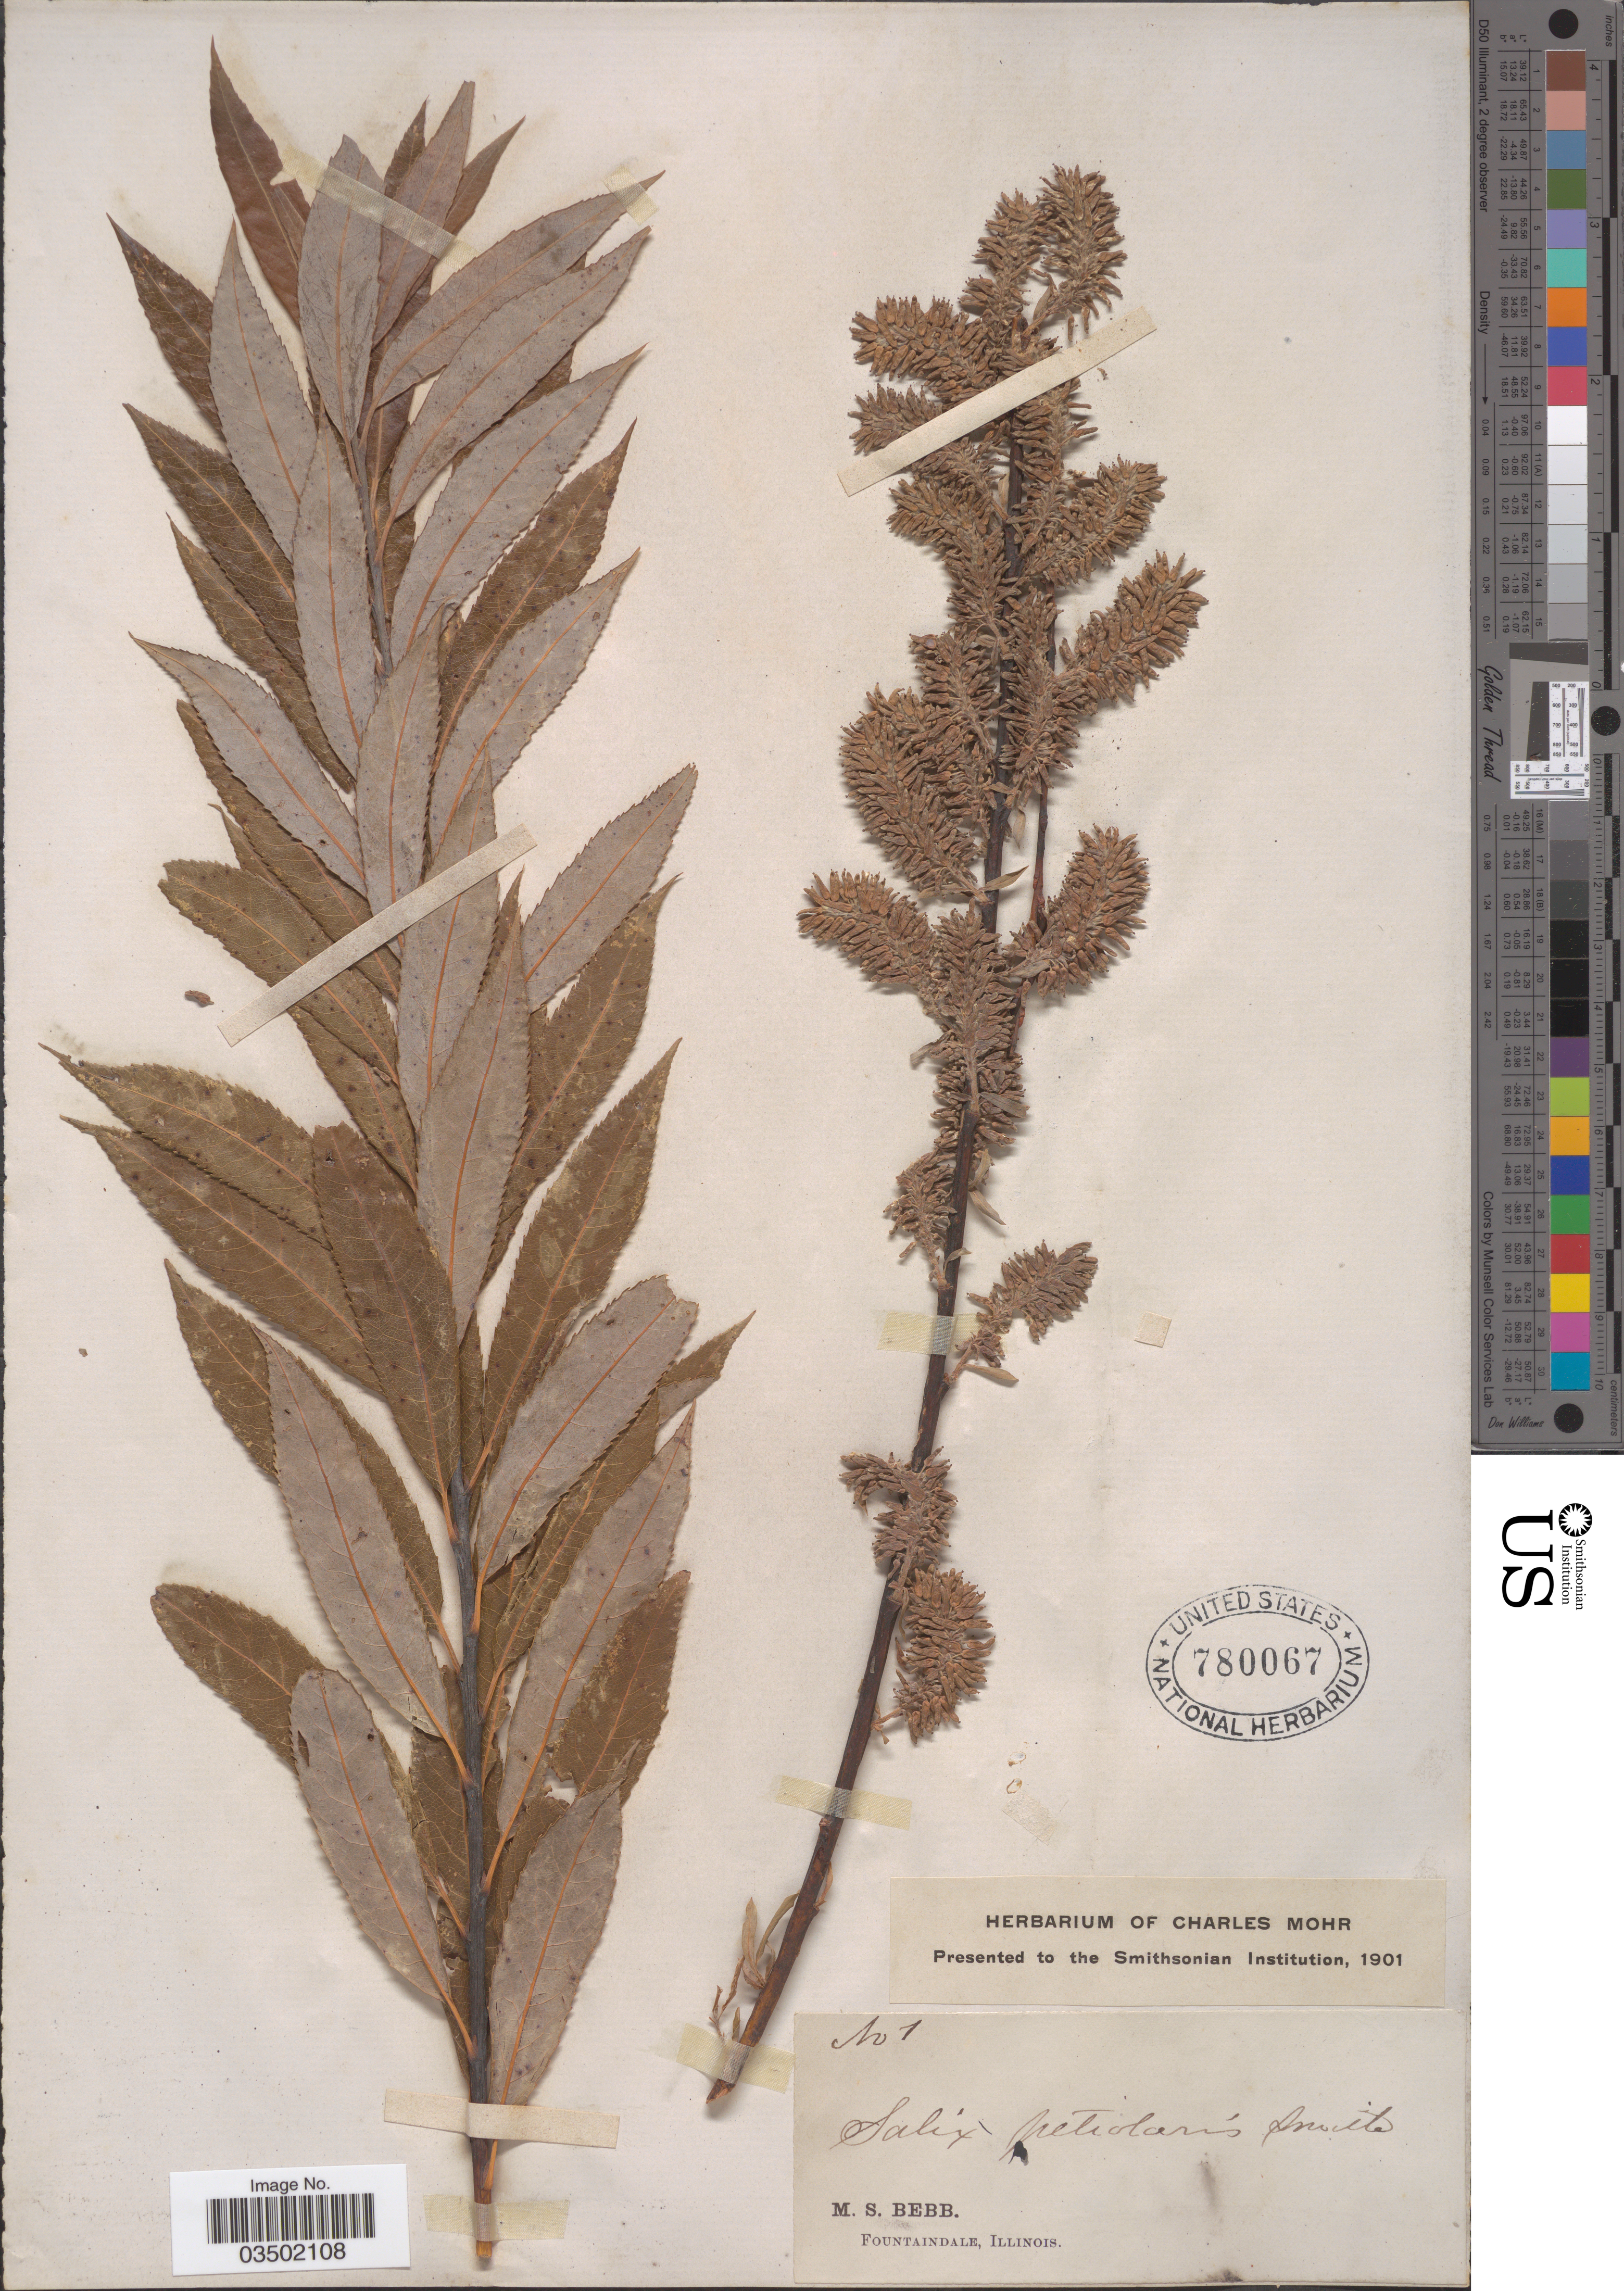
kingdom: Plantae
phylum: Tracheophyta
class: Magnoliopsida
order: Malpighiales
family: Salicaceae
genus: Salix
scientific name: Salix petiolaris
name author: Sm.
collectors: M. Bebb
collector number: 1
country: United States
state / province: Illinois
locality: Fountaindale [unsure placement]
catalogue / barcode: US 780067